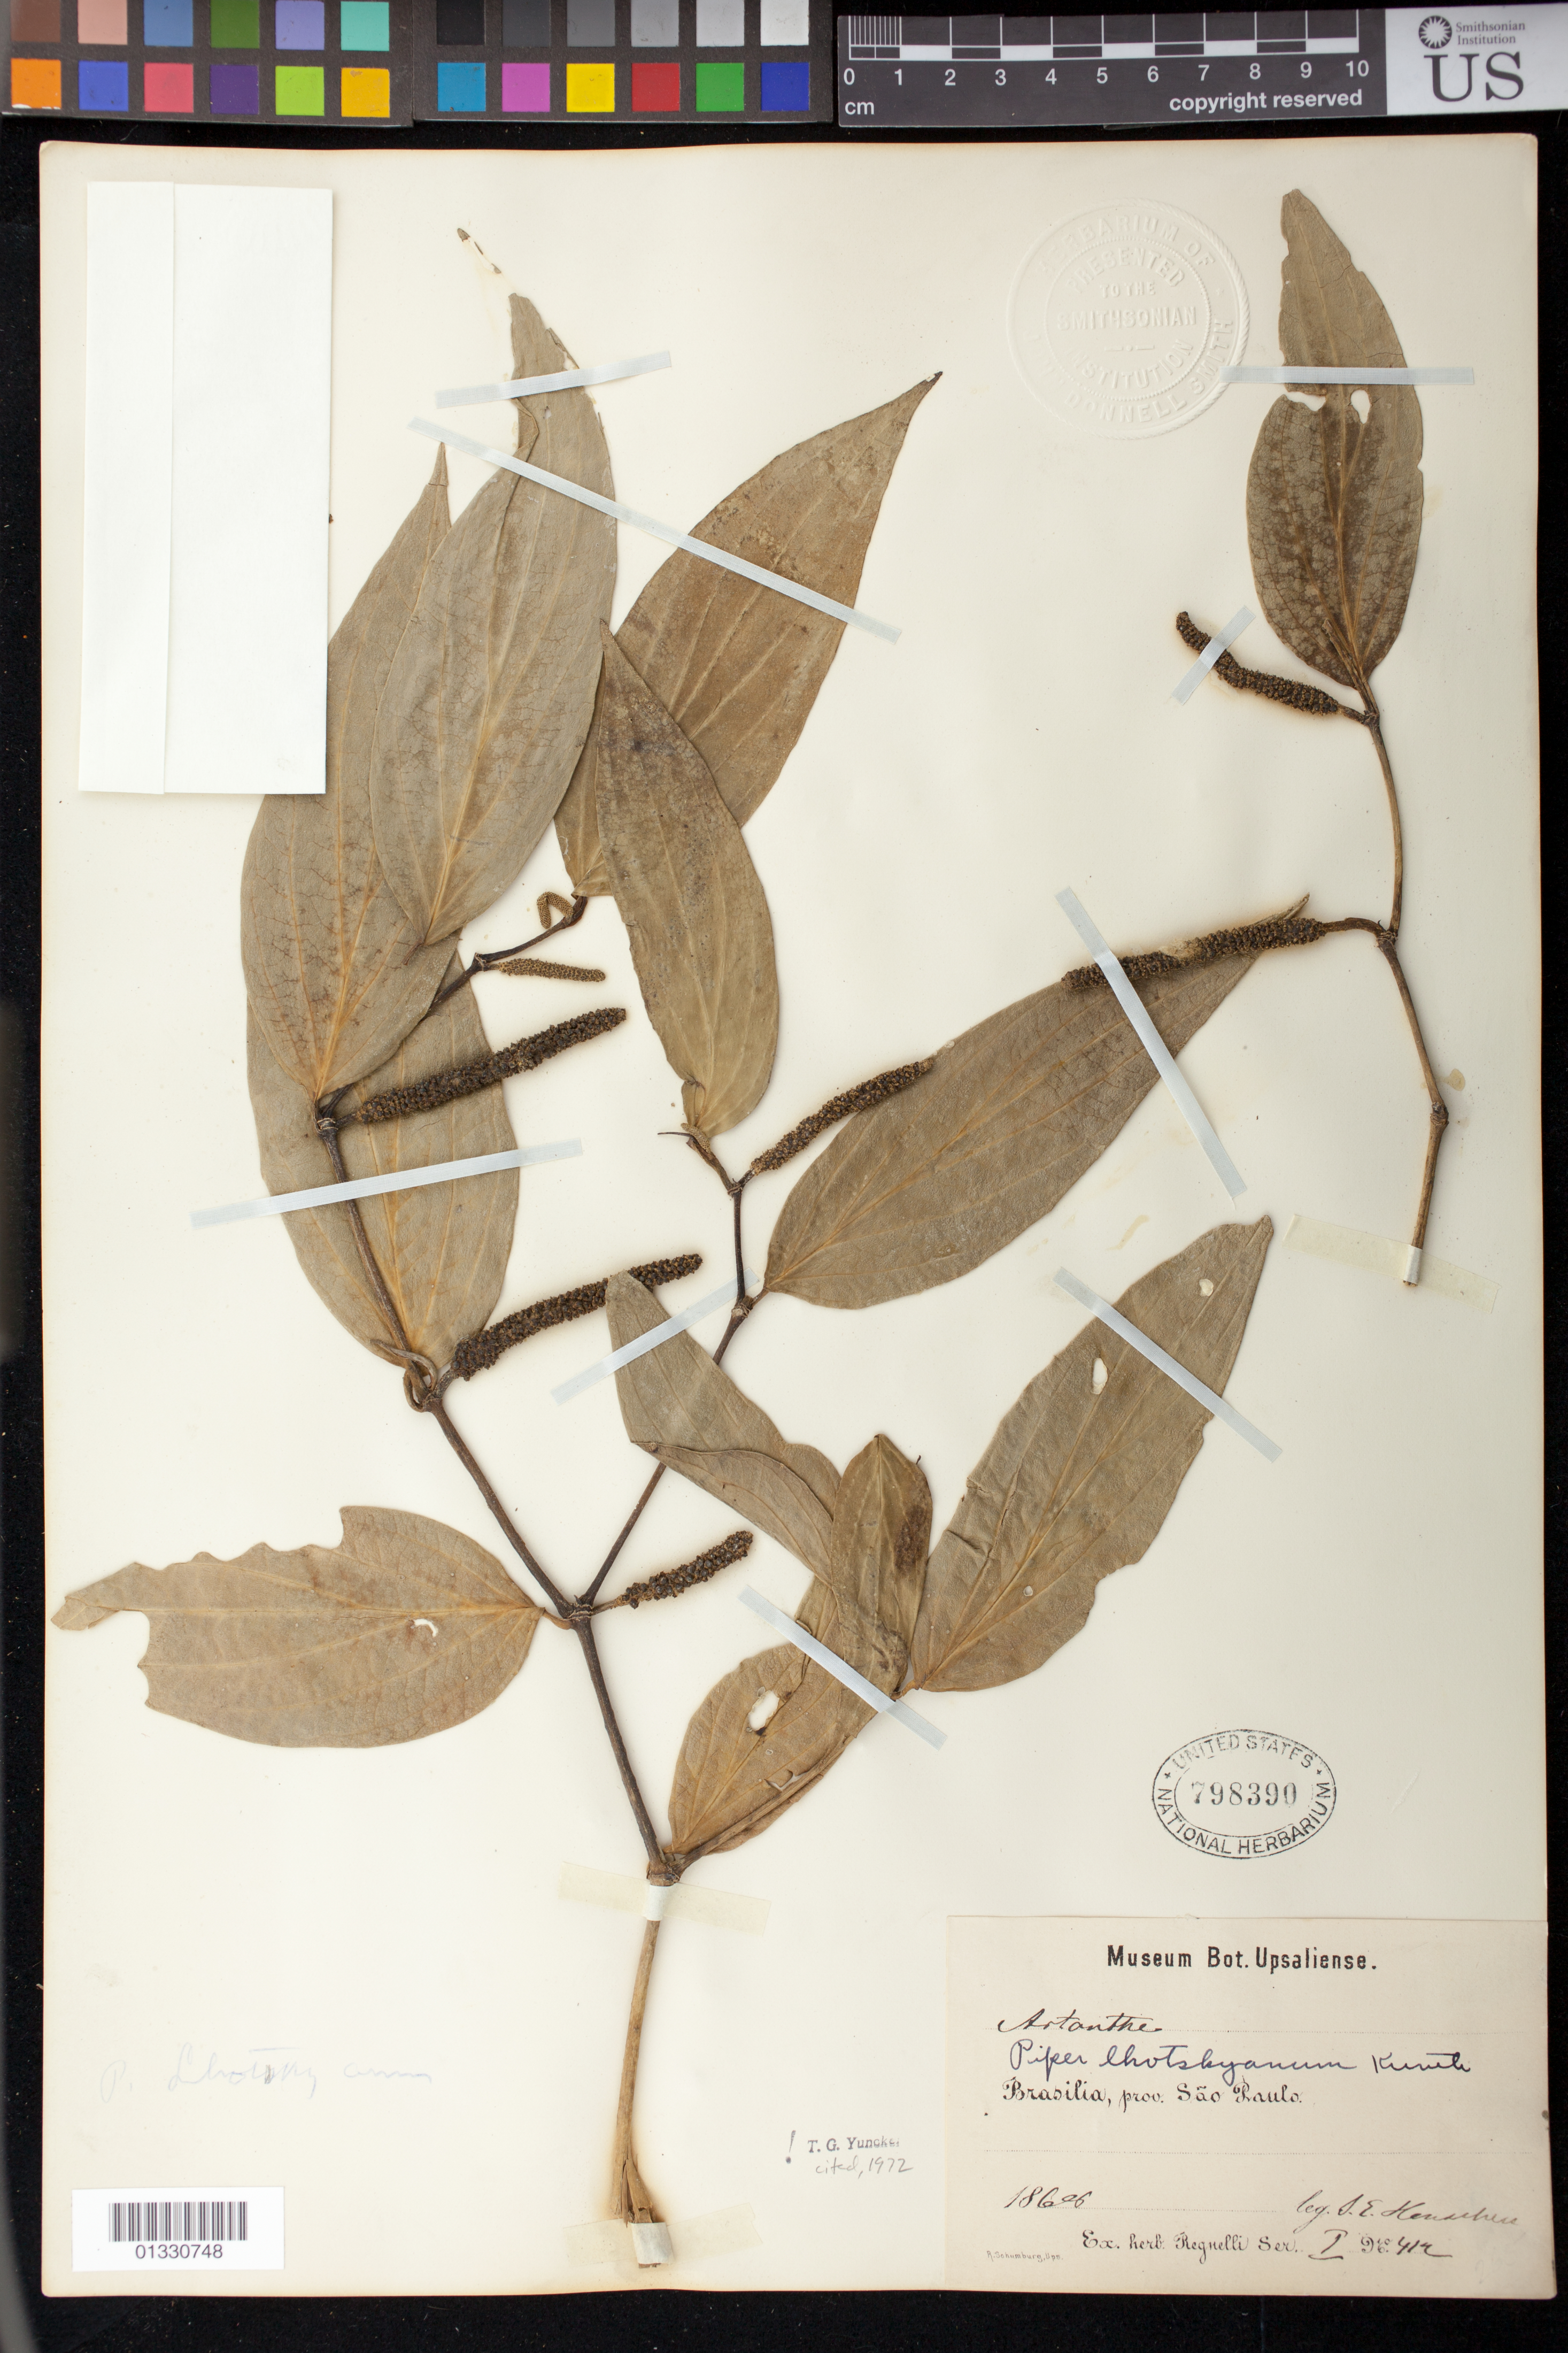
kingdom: Plantae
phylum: Tracheophyta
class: Magnoliopsida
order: Piperales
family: Piperaceae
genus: Piper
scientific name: Piper lhotskyanum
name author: Kunth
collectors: Henschen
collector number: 414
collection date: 1868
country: Brazil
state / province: São Paulo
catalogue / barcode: US 798390